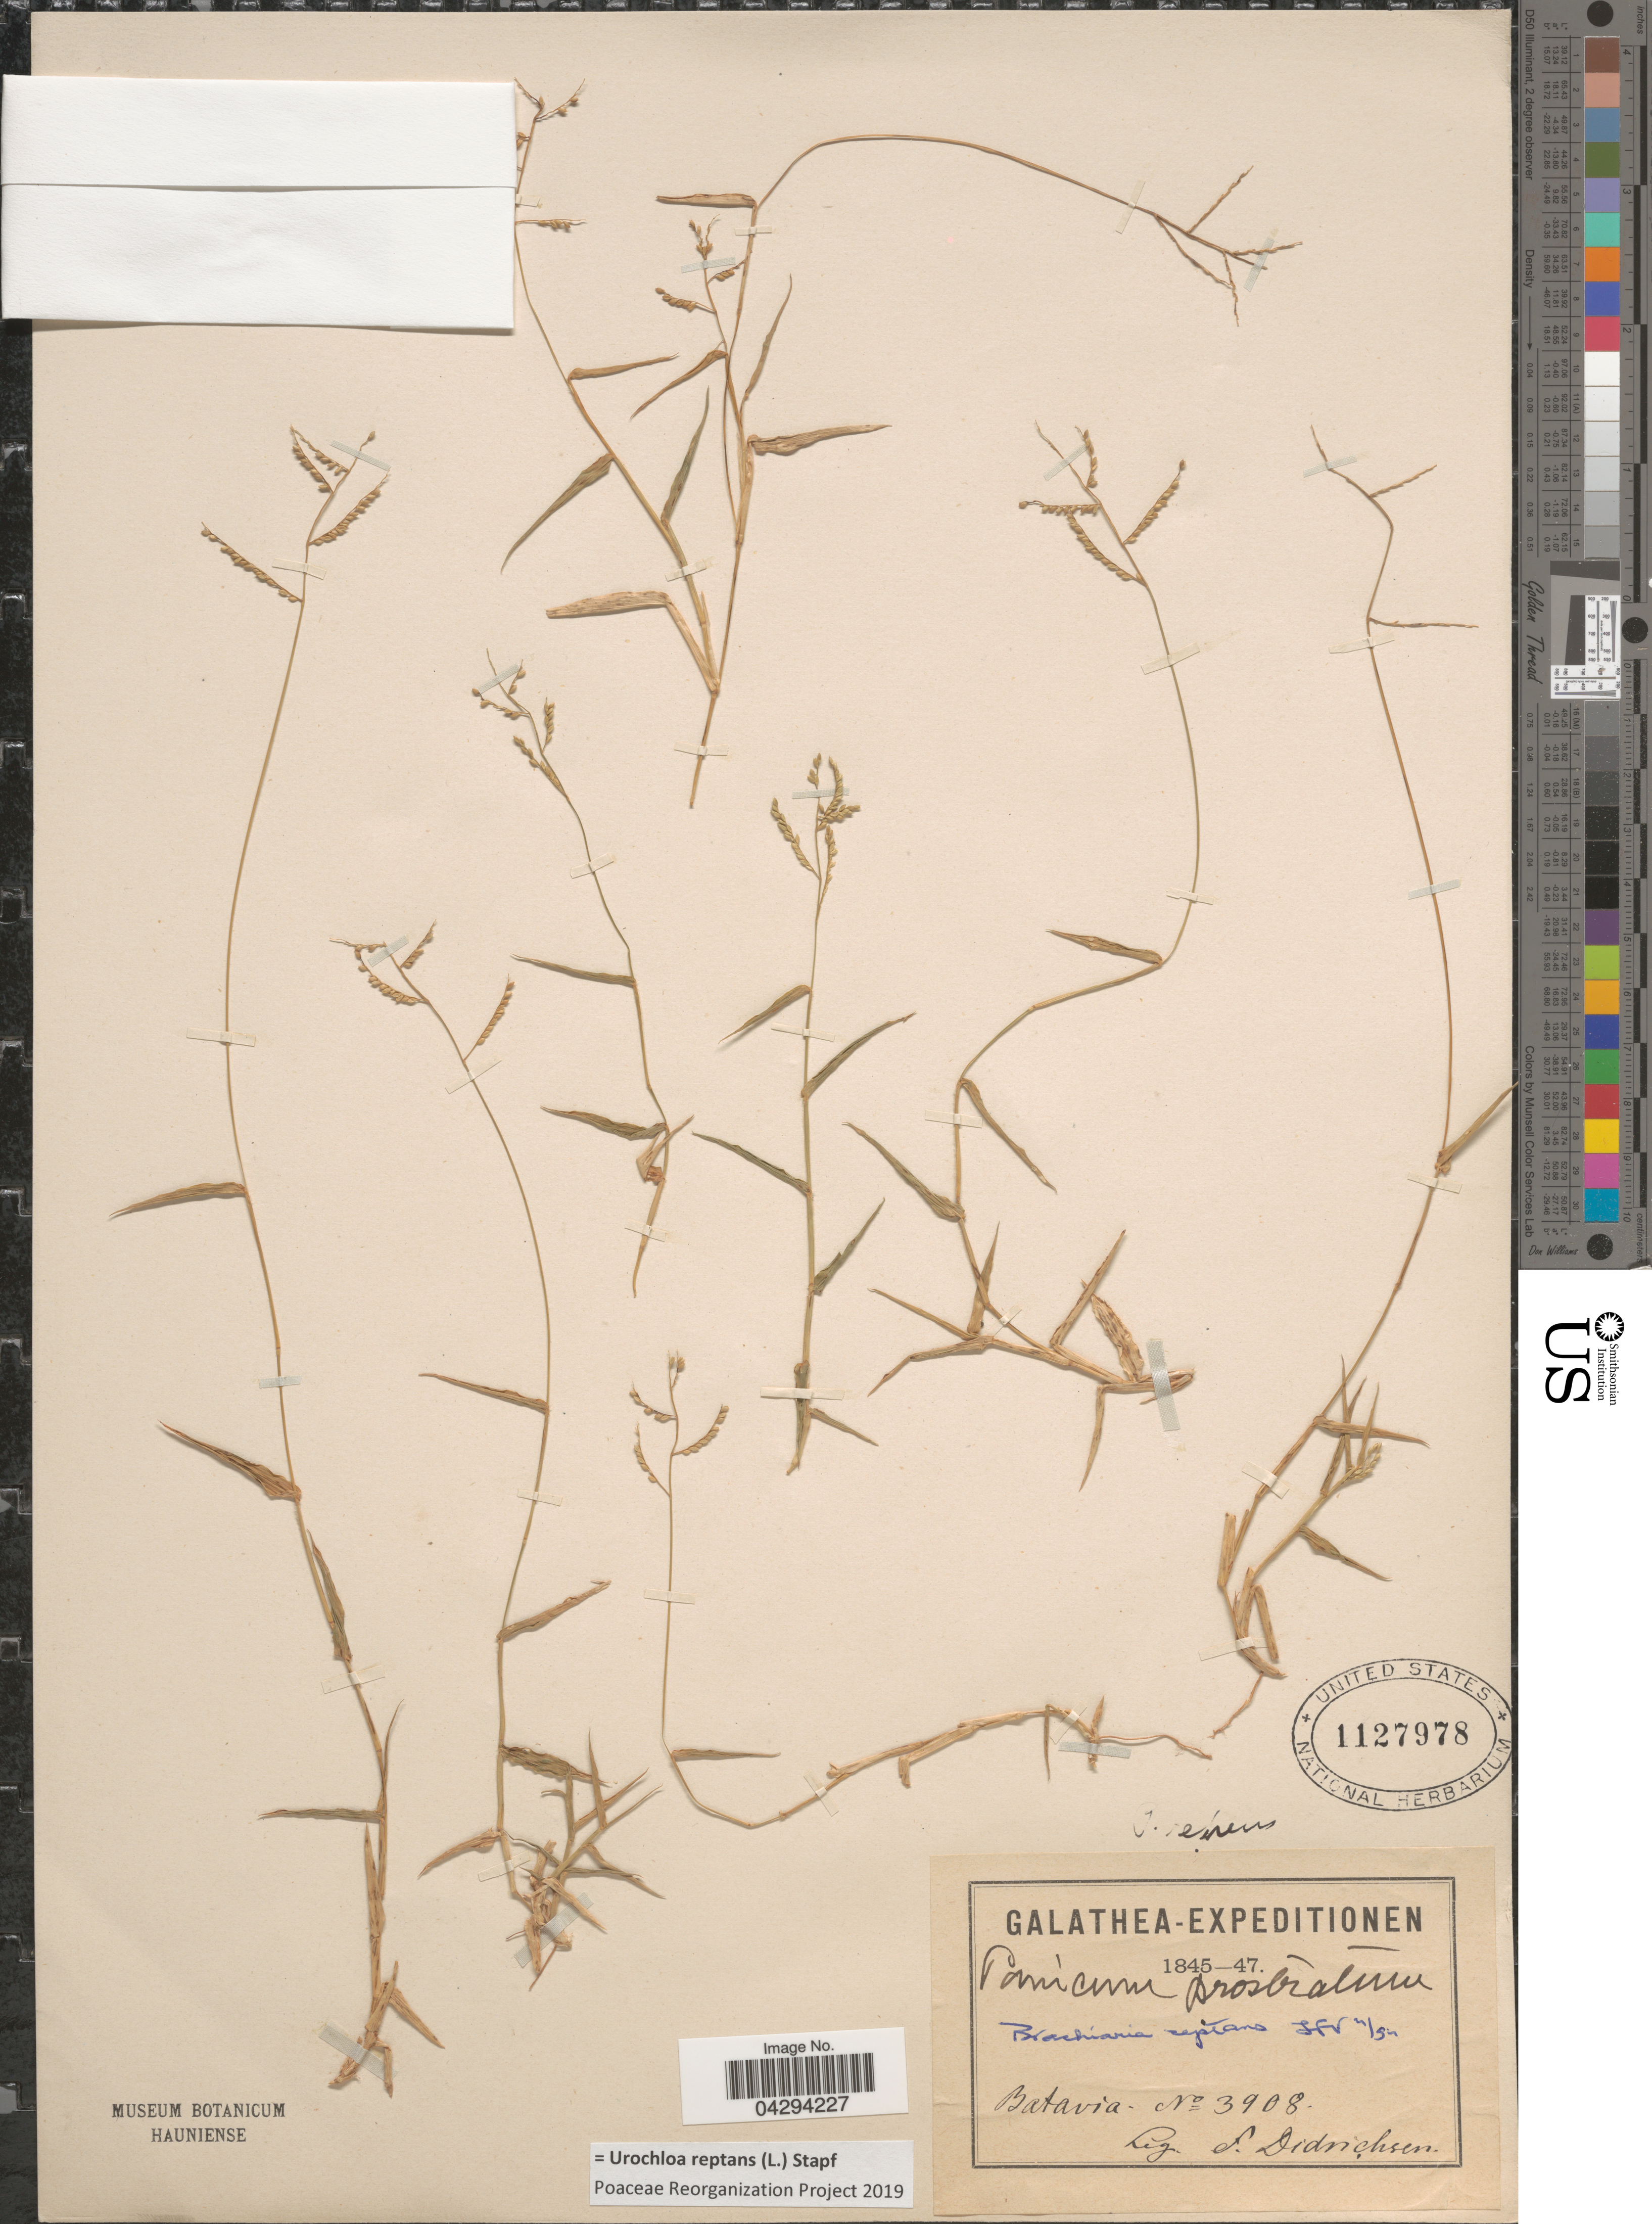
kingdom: Plantae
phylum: Tracheophyta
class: Liliopsida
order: Poales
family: Poaceae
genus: Urochloa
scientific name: Urochloa reptans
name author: (L.) Stapf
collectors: F. Didrichsen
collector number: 3908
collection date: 1845/1847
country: Indonesia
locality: Galathea-Expeditionen. Batavia.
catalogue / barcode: US 1127978